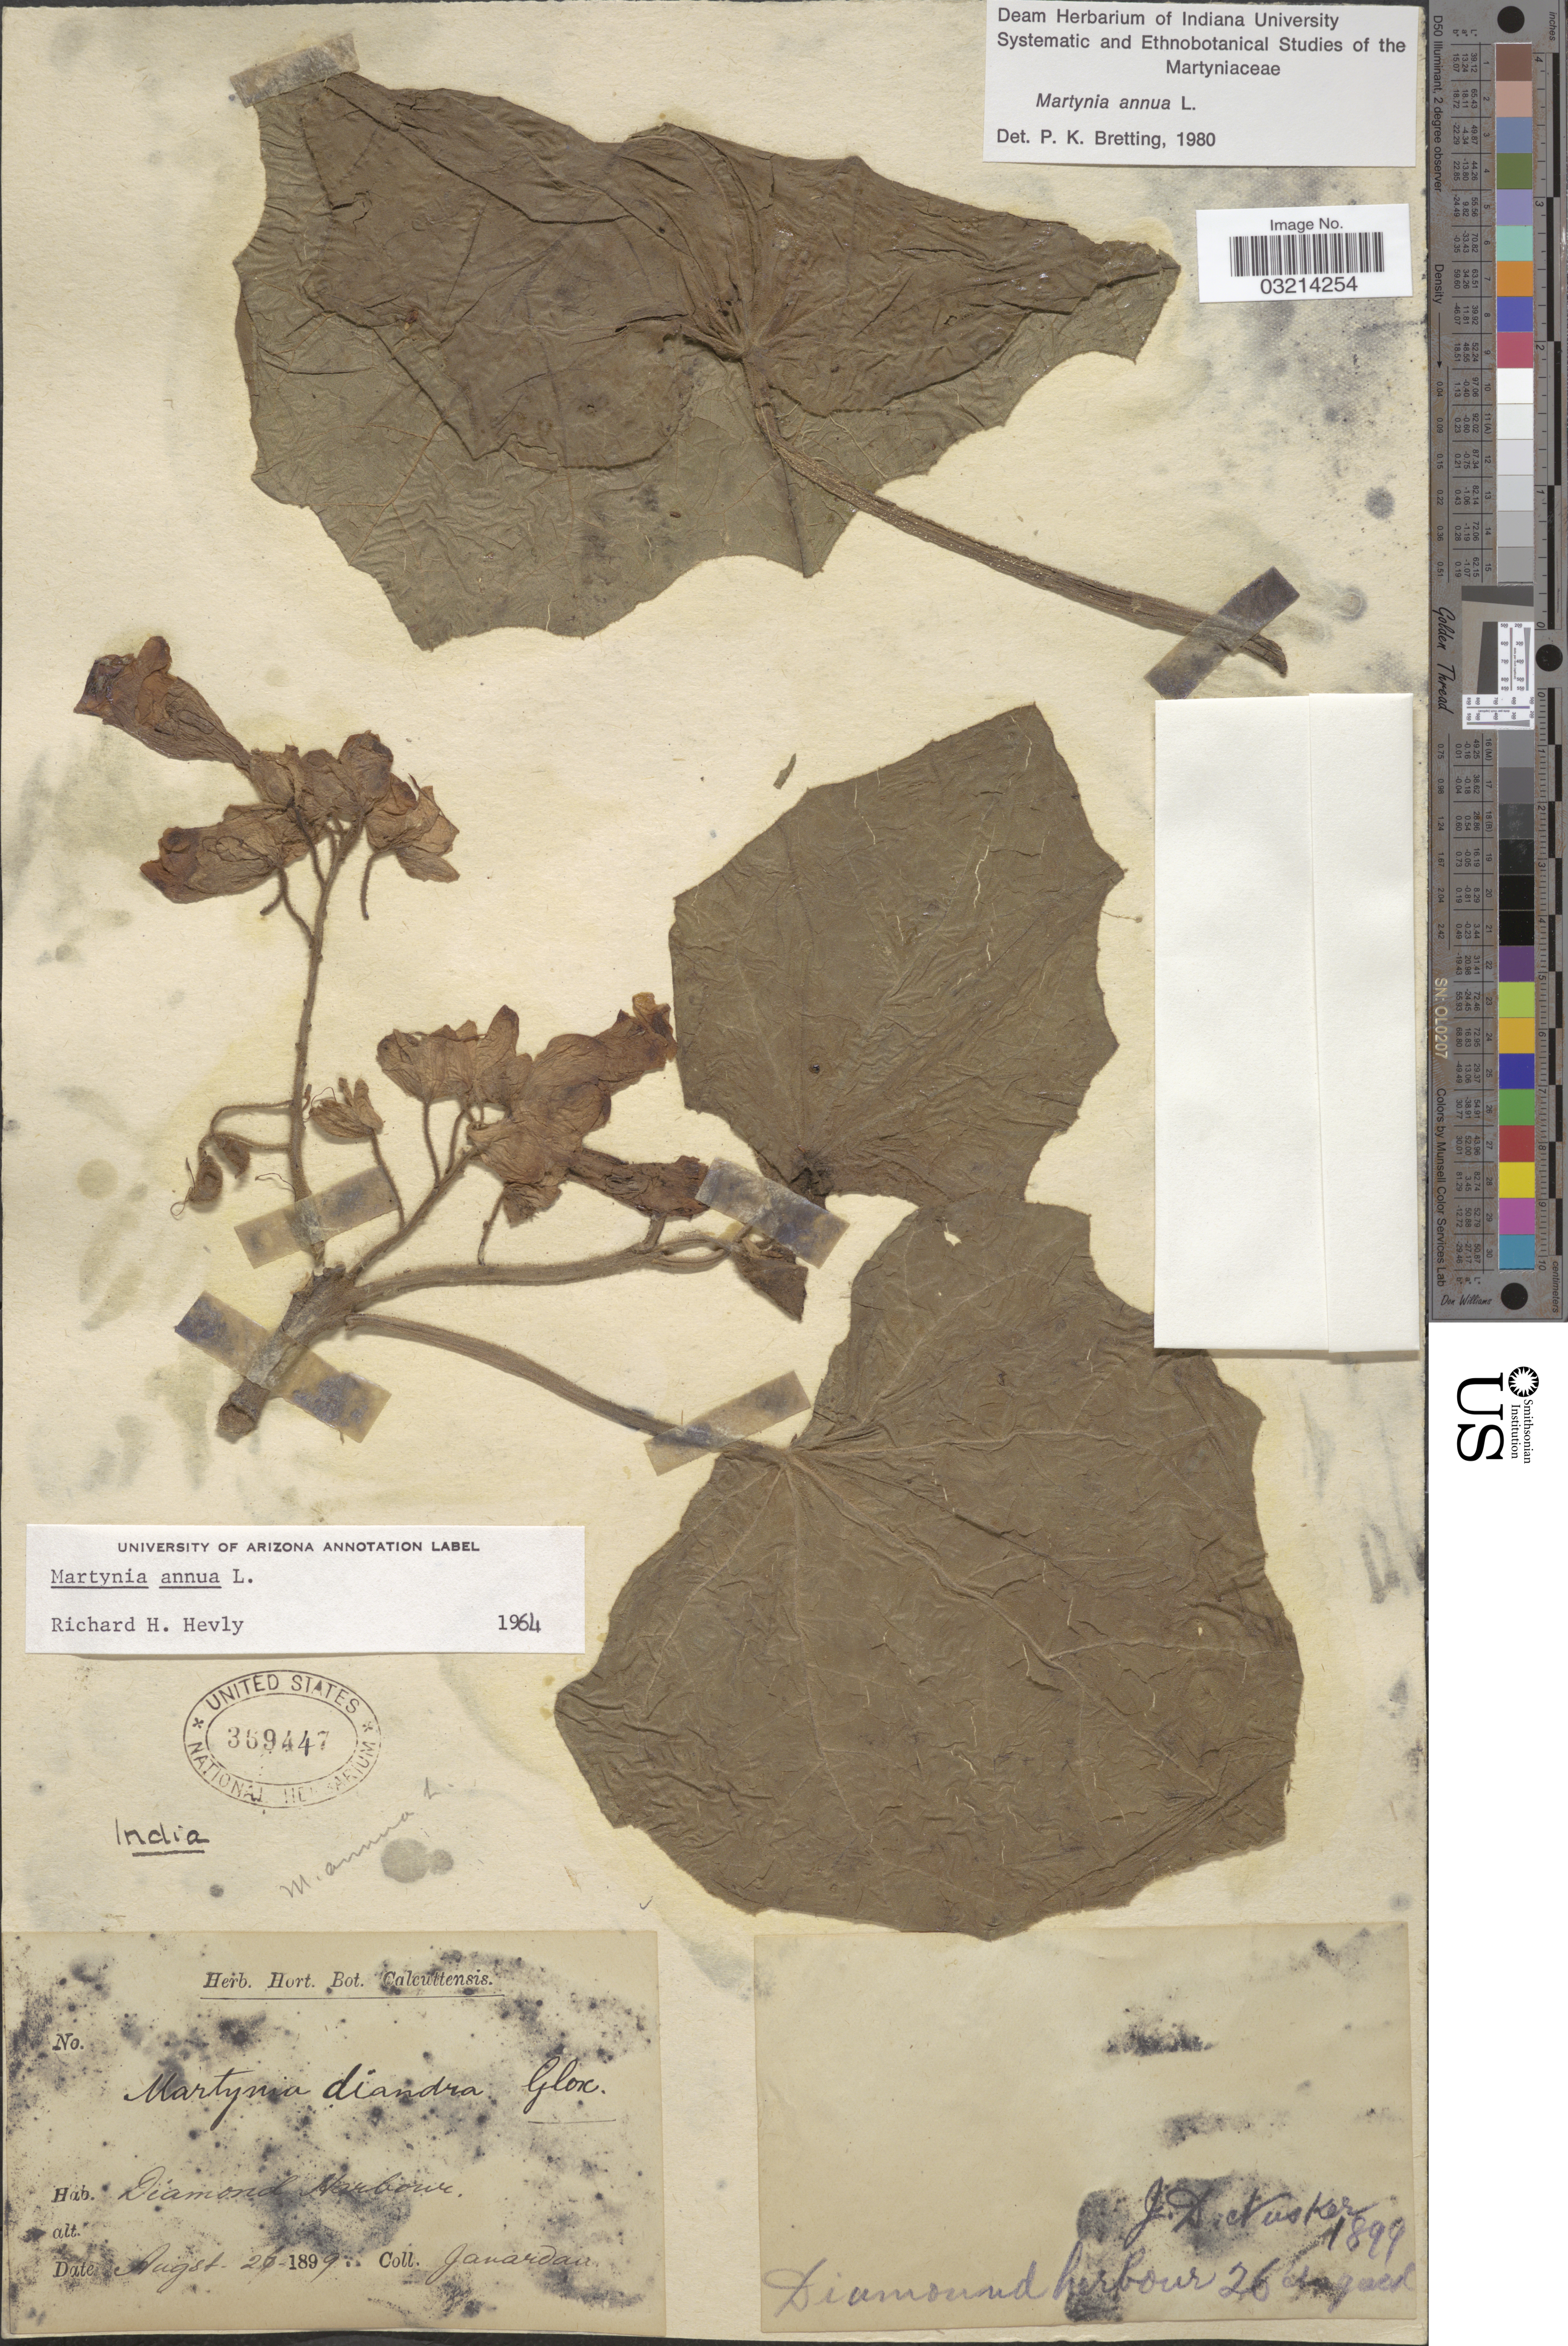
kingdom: Plantae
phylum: Tracheophyta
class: Magnoliopsida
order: Lamiales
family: Martyniaceae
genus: Martynia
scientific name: Martynia annua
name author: L.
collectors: Janardan & J. D. Nusker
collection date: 1899-08-26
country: India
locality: Diamond Harbour.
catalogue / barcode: US 369447